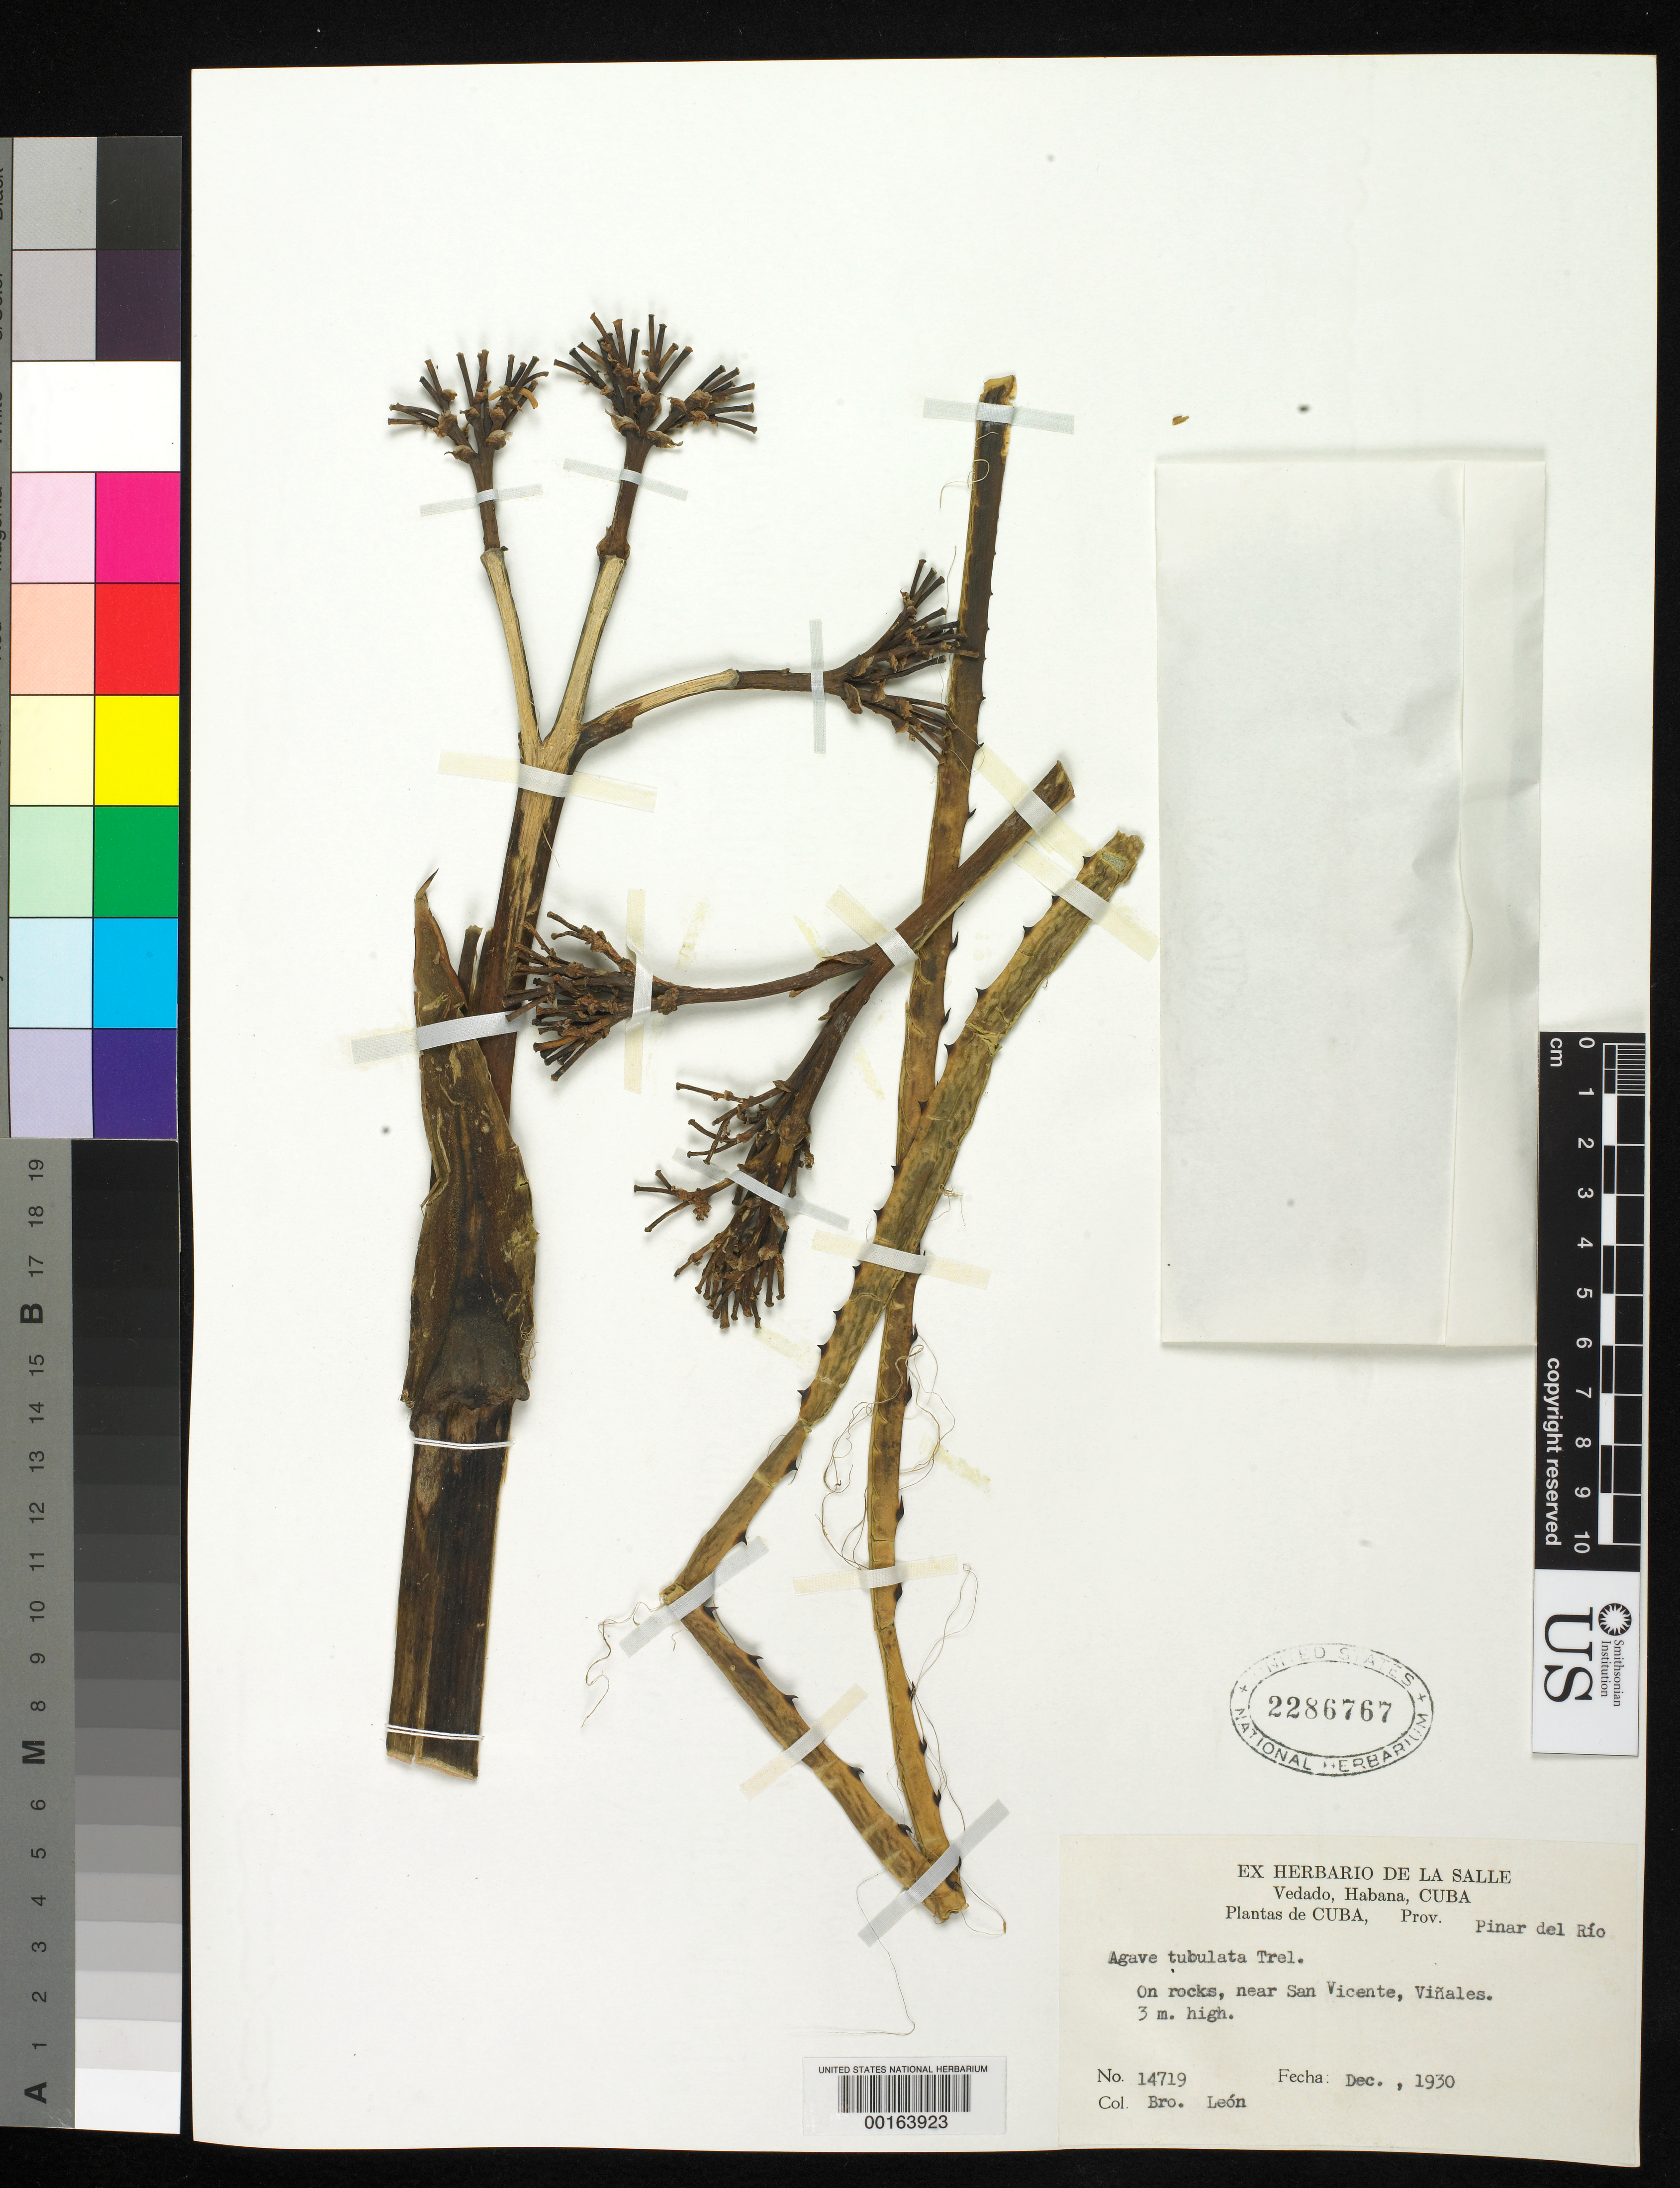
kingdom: Plantae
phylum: Tracheophyta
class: Liliopsida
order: Asparagales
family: Asparagaceae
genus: Agave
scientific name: Agave tubulata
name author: Trel.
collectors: Bro. León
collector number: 14719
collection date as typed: Dec 1930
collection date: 1930-12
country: Cuba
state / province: Pinar del Río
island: Greater Antilles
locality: Vedado, havana, near san vicente, vinales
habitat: On rocks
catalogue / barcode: US 2286767